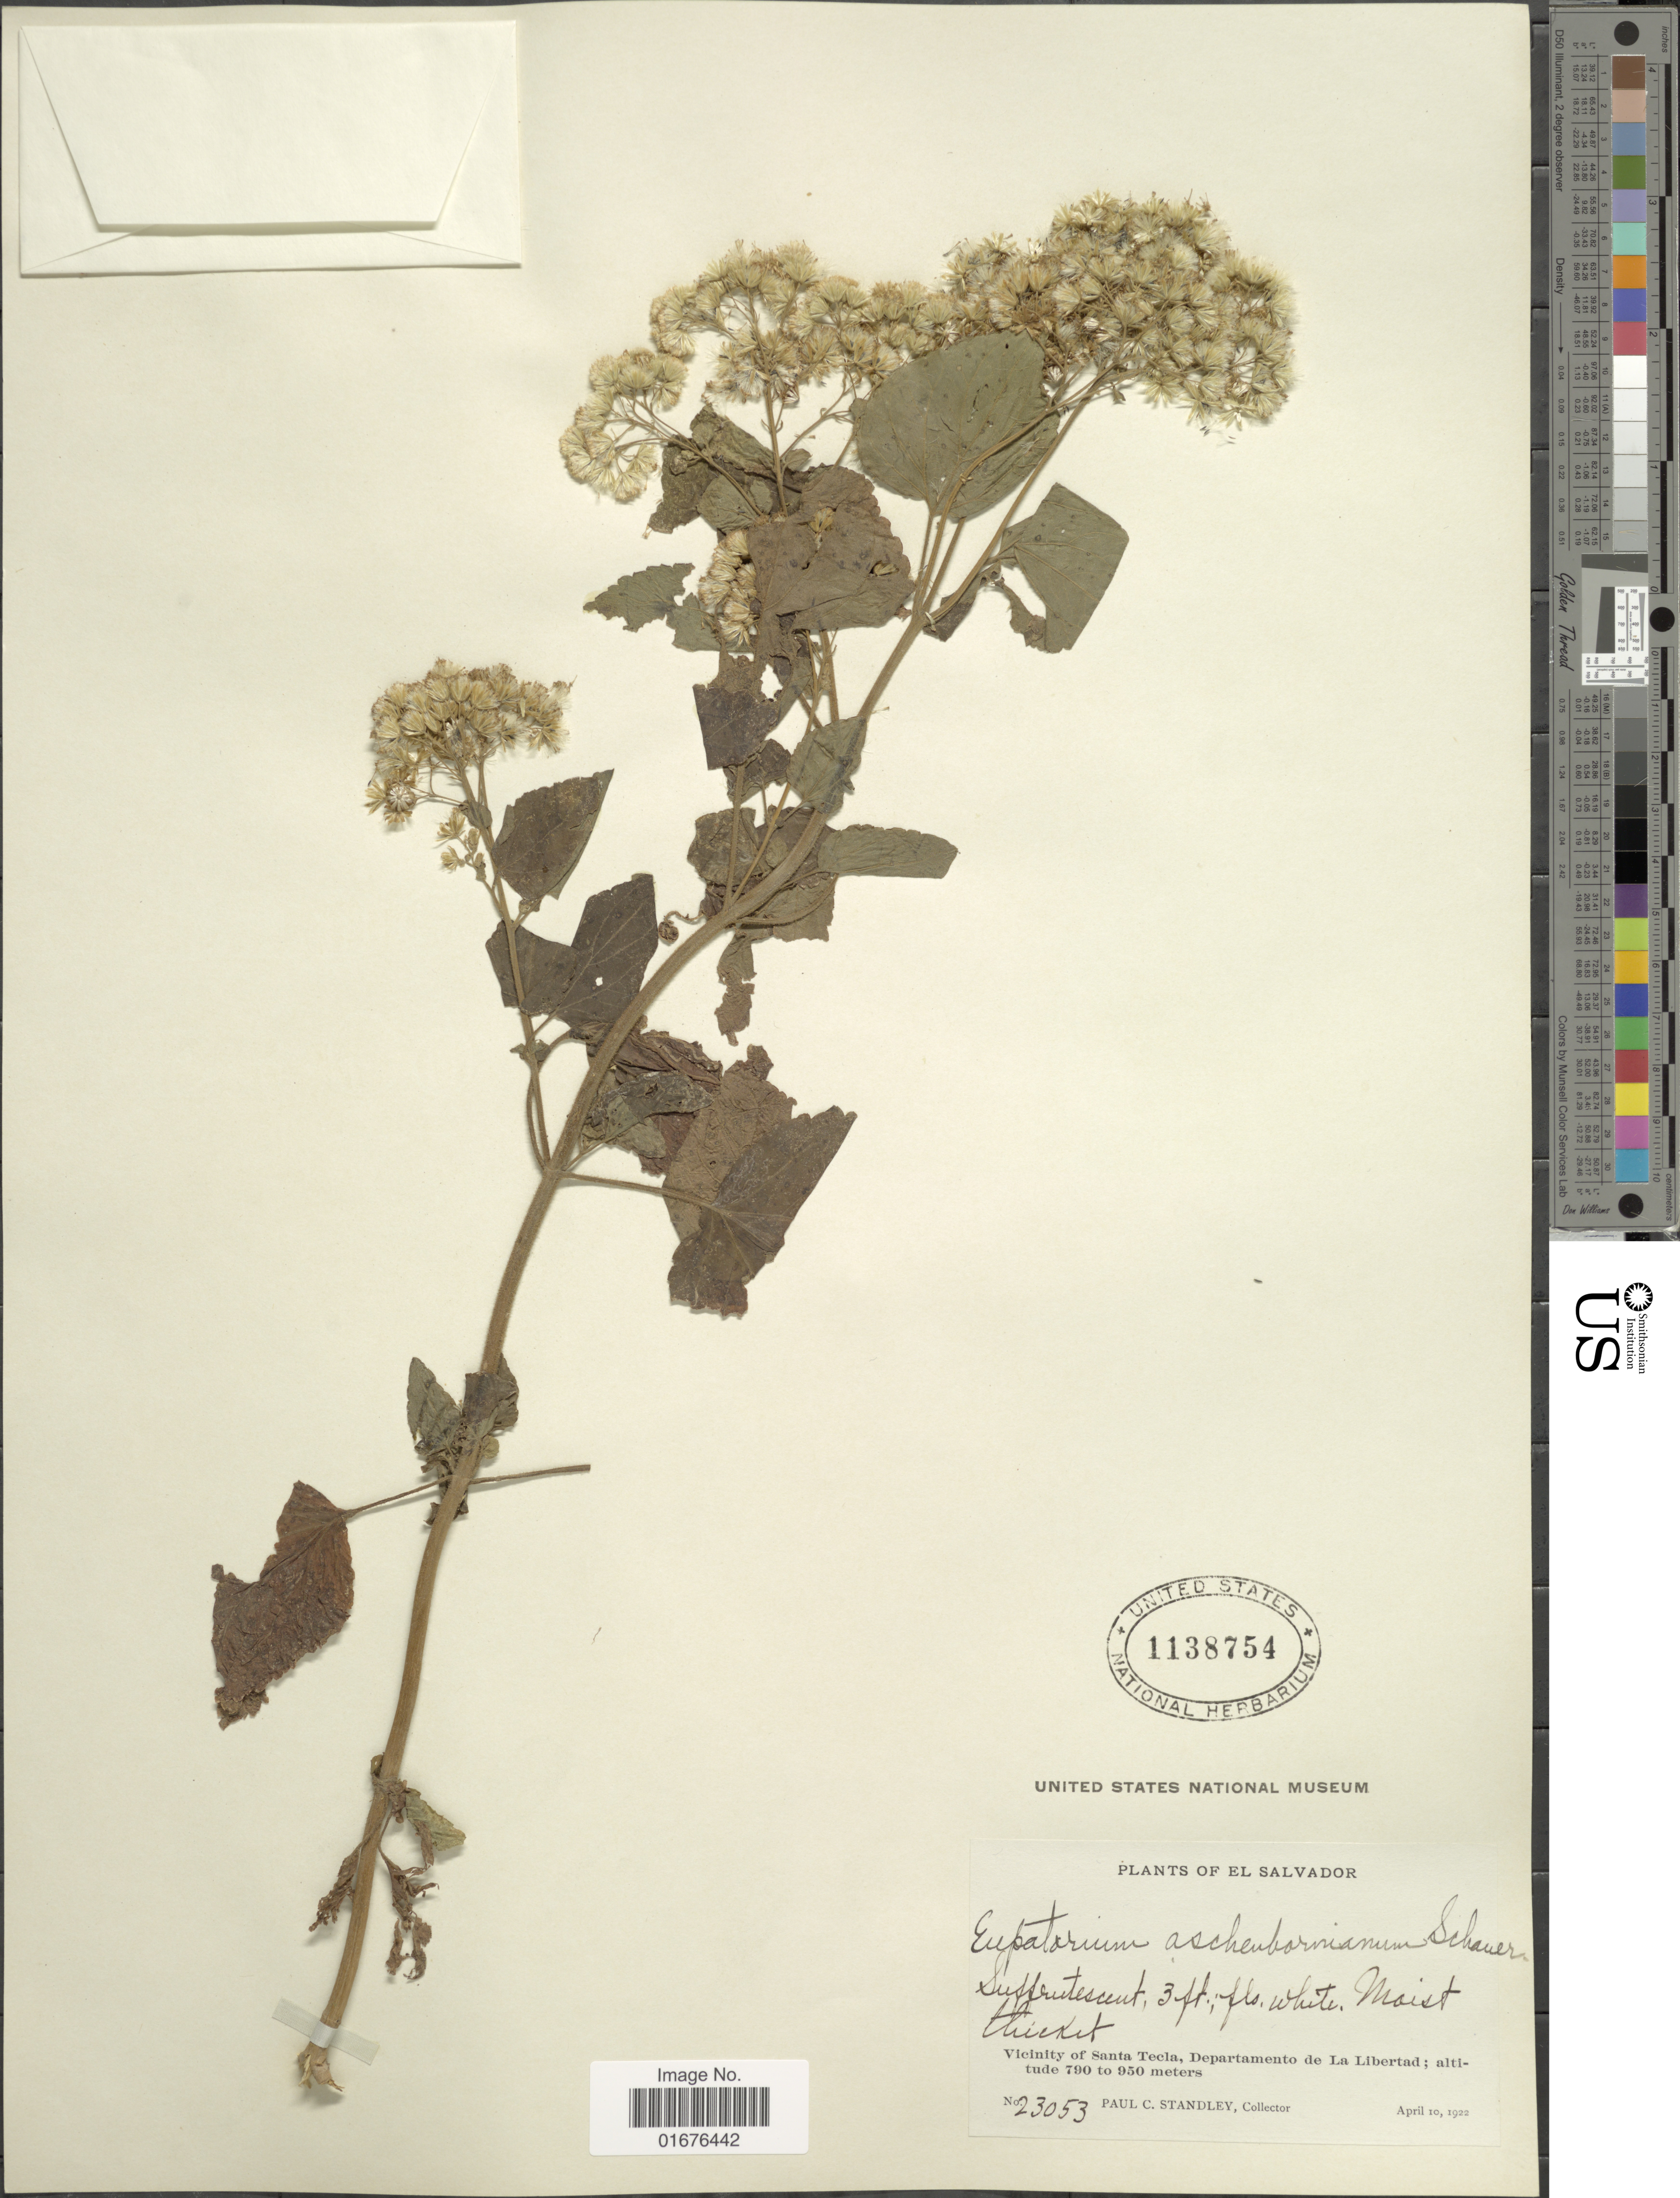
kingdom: Plantae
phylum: Tracheophyta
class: Magnoliopsida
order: Asterales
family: Asteraceae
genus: Ageratina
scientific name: Ageratina pichinchensis var. bustamenta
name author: (DC.) R.M. King & H. Rob.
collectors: P. C. Standley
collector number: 23053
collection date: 1922-04-10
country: El Salvador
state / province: La Libertad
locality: Moist thicket, Vicinity of Santa Tecla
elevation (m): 790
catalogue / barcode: US 1138754